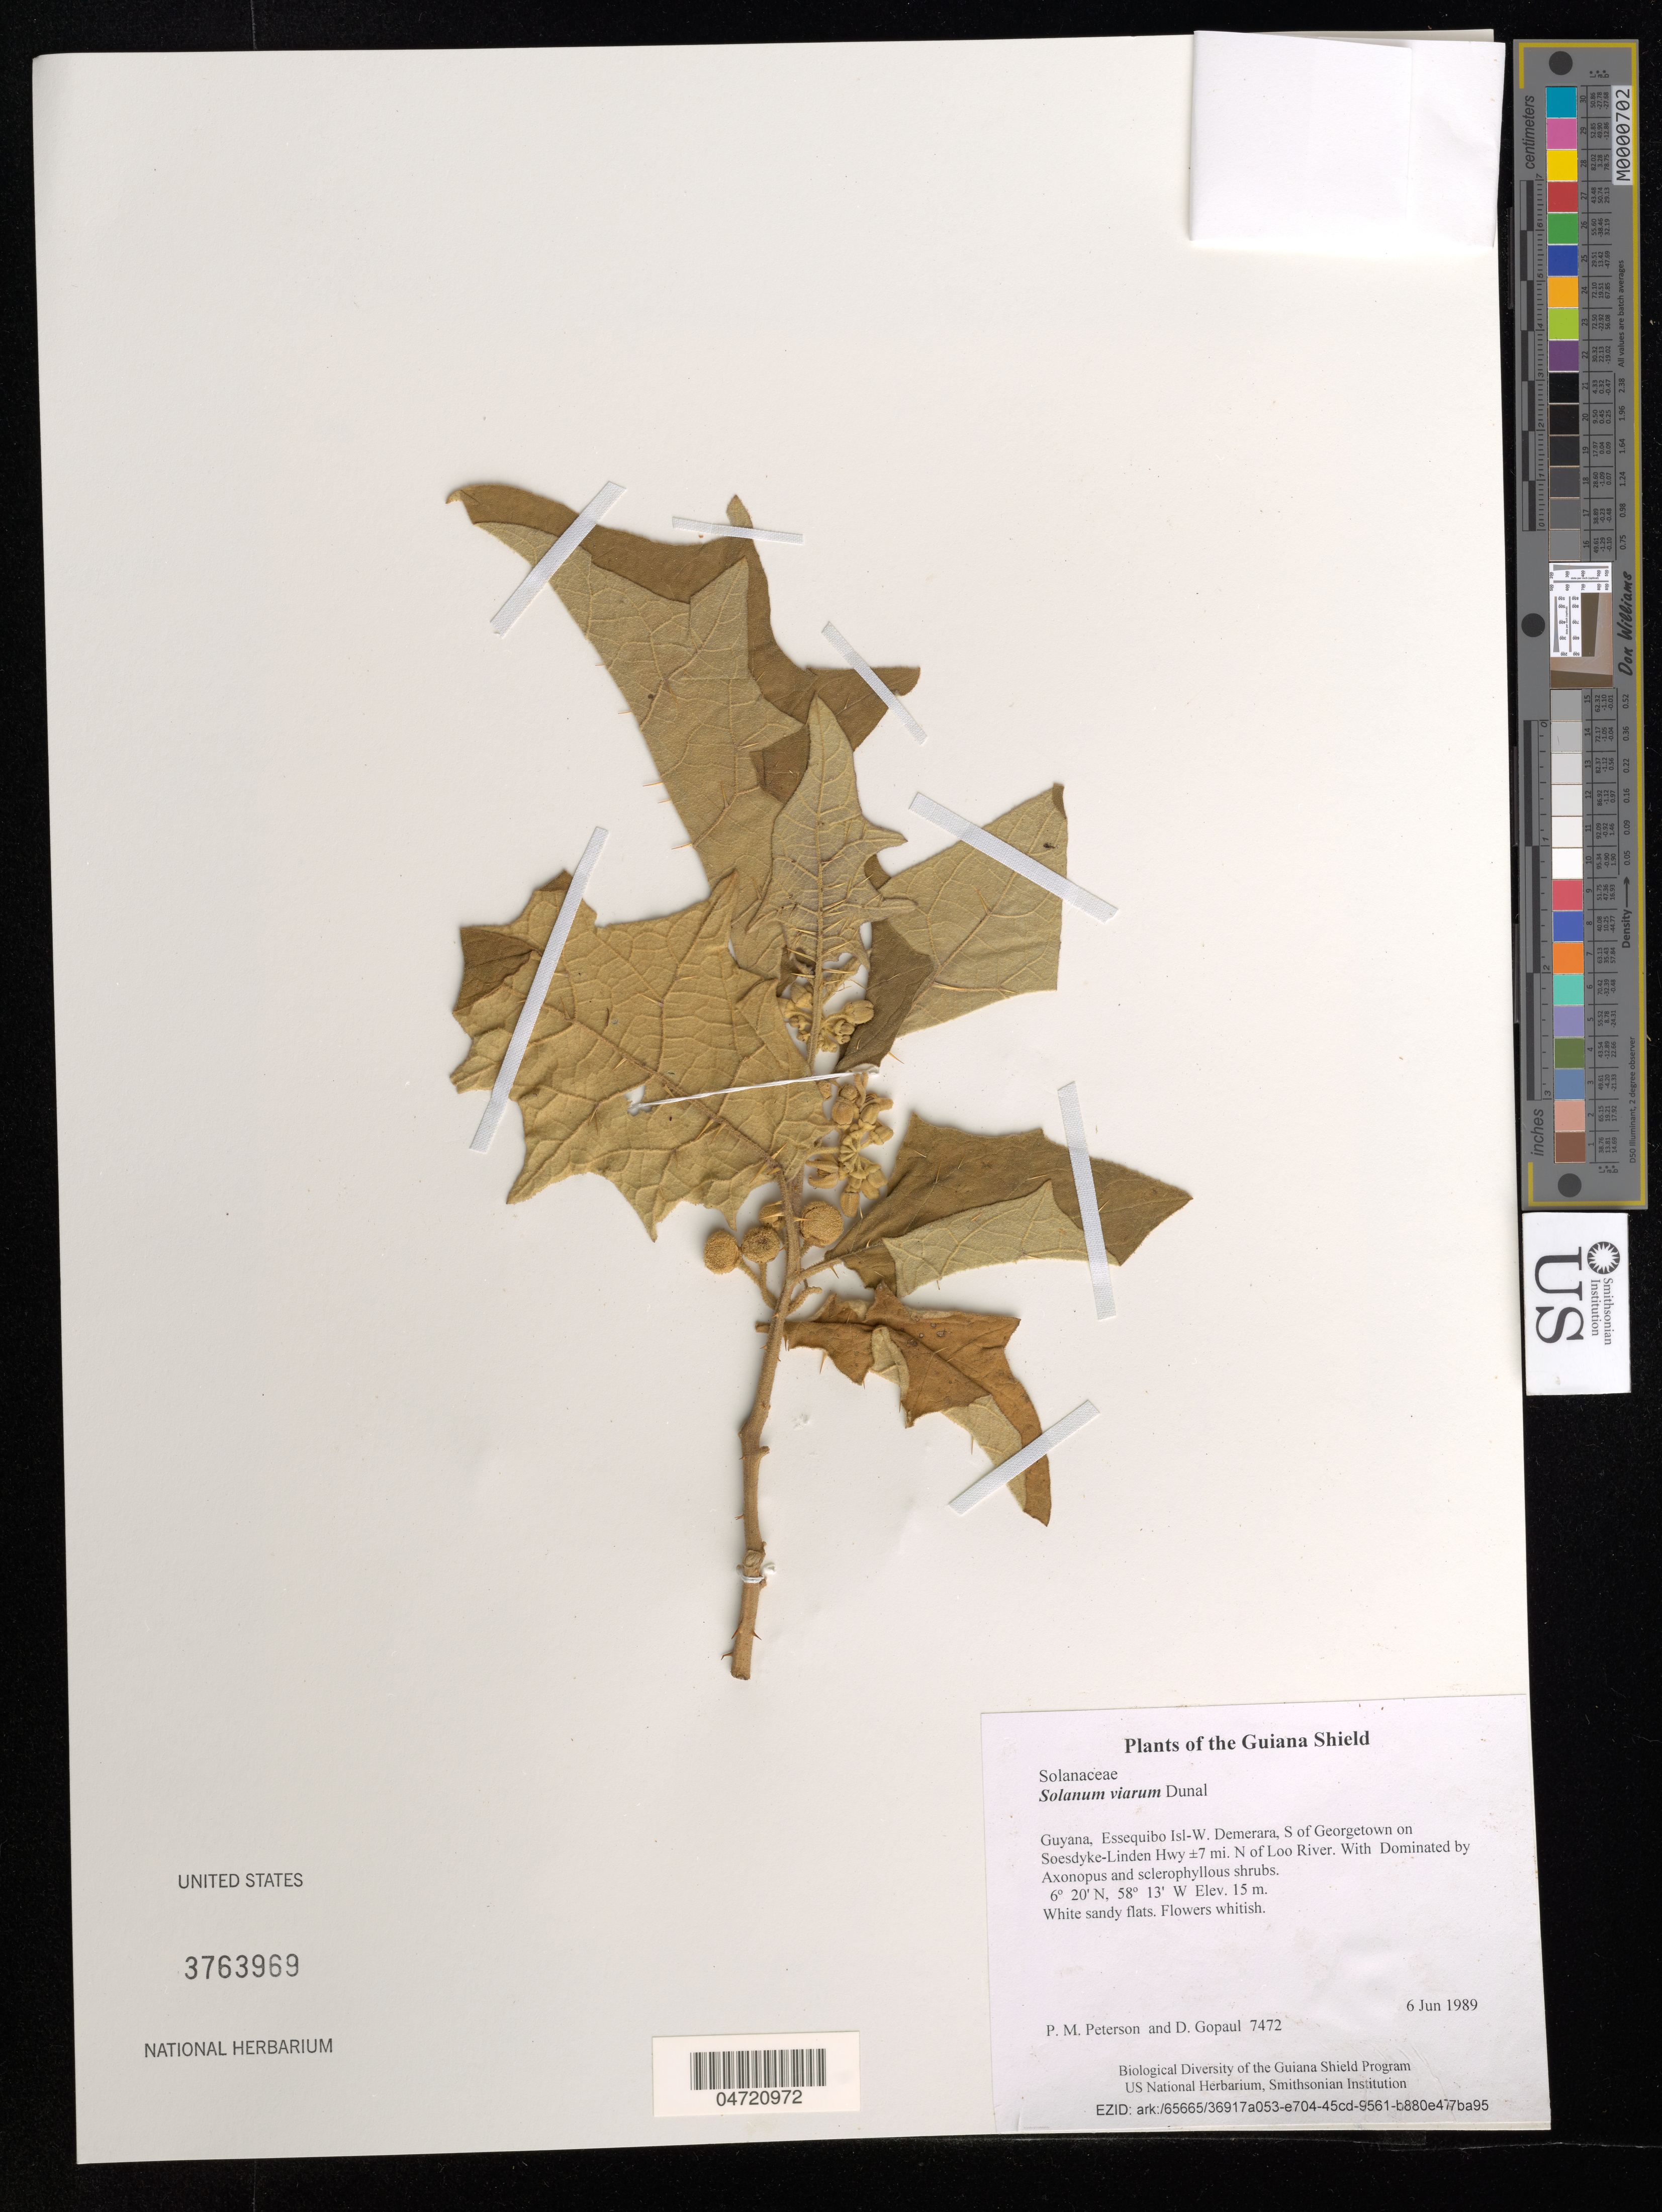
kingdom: Plantae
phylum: Tracheophyta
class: Magnoliopsida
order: Solanales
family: Solanaceae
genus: Solanum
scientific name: Solanum viarum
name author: Dunal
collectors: P. M. Peterson & D. Gopaul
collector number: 7472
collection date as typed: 14 June 1989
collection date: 1989-06-14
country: Guyana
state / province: Essequibo Isl-W. Demerara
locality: S of Georgetown on Soesdyke-Linden Hwy ±7 mi. N of Loo River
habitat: Dominated by Axonopus and sclerophyllous shrubs. White sandy flats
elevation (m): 15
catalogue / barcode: US 3763969